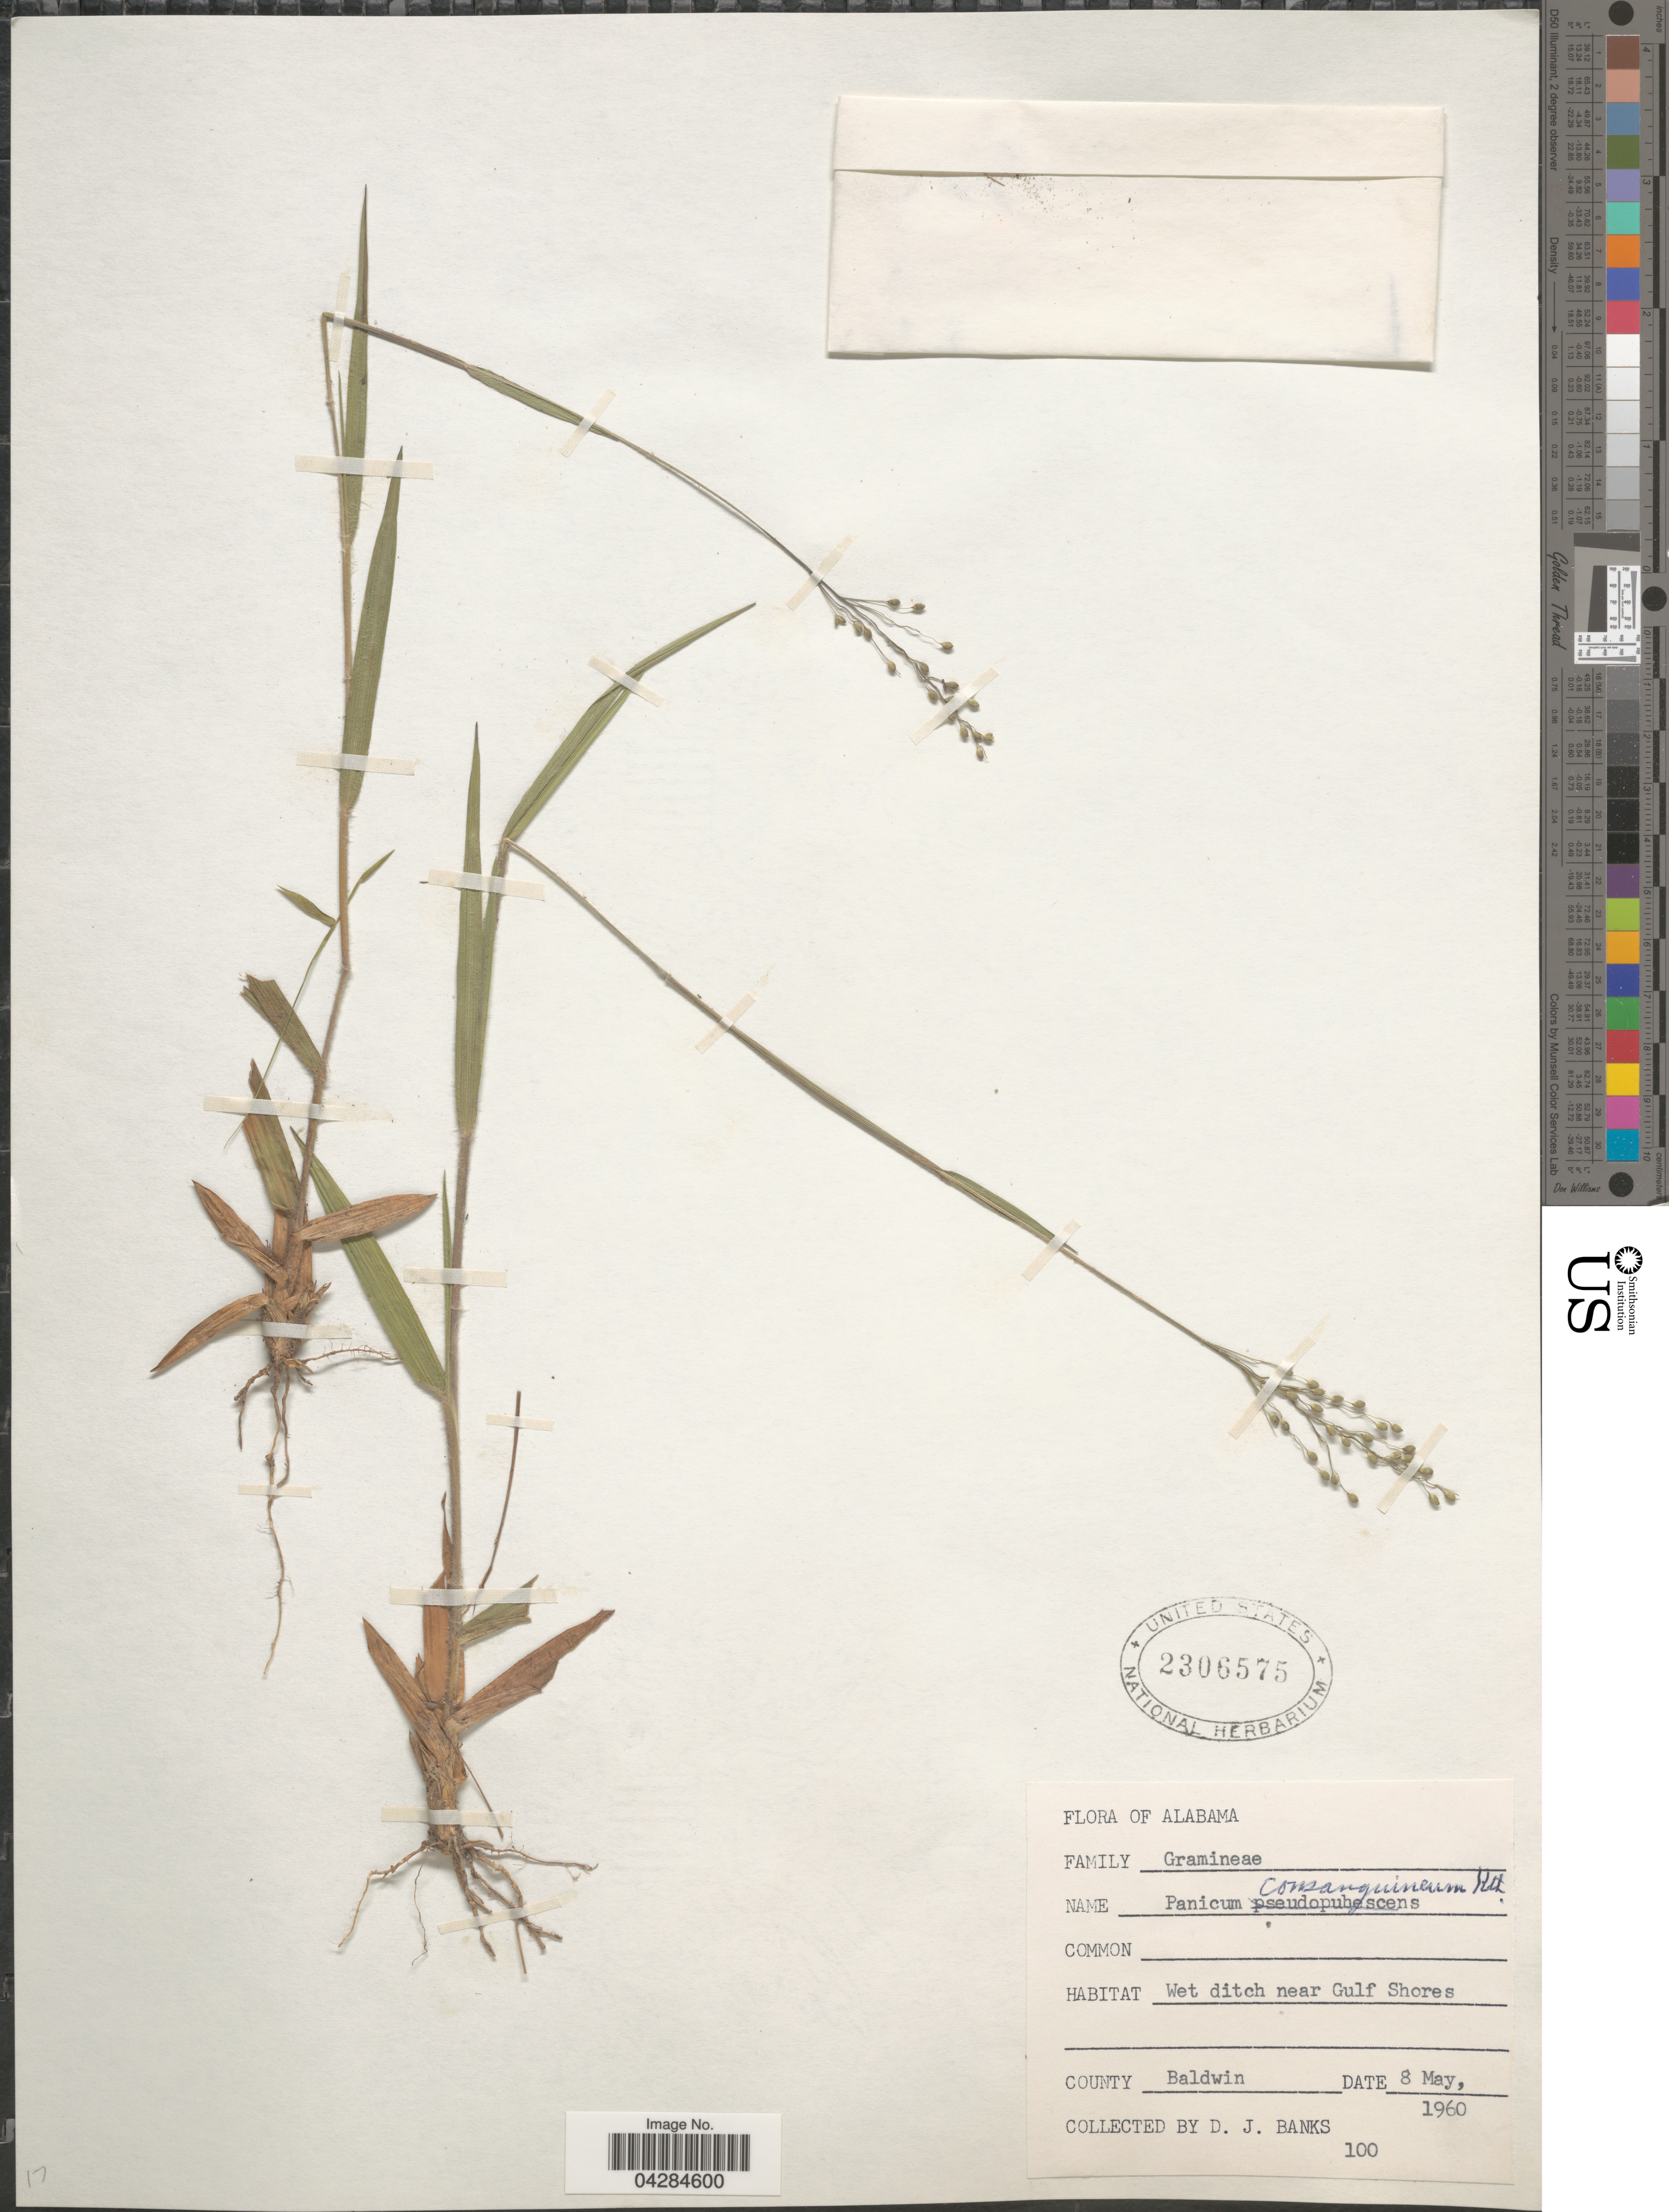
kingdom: Plantae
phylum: Tracheophyta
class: Liliopsida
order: Poales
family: Poaceae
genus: Dichanthelium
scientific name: Dichanthelium ovale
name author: (Elliott) Gould & C.A. Clark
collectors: D. J. Banks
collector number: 100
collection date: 1960-05-08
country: United States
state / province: Alabama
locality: Wet ditch near Gulf Shores. County Baldwin.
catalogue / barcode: US 2306575